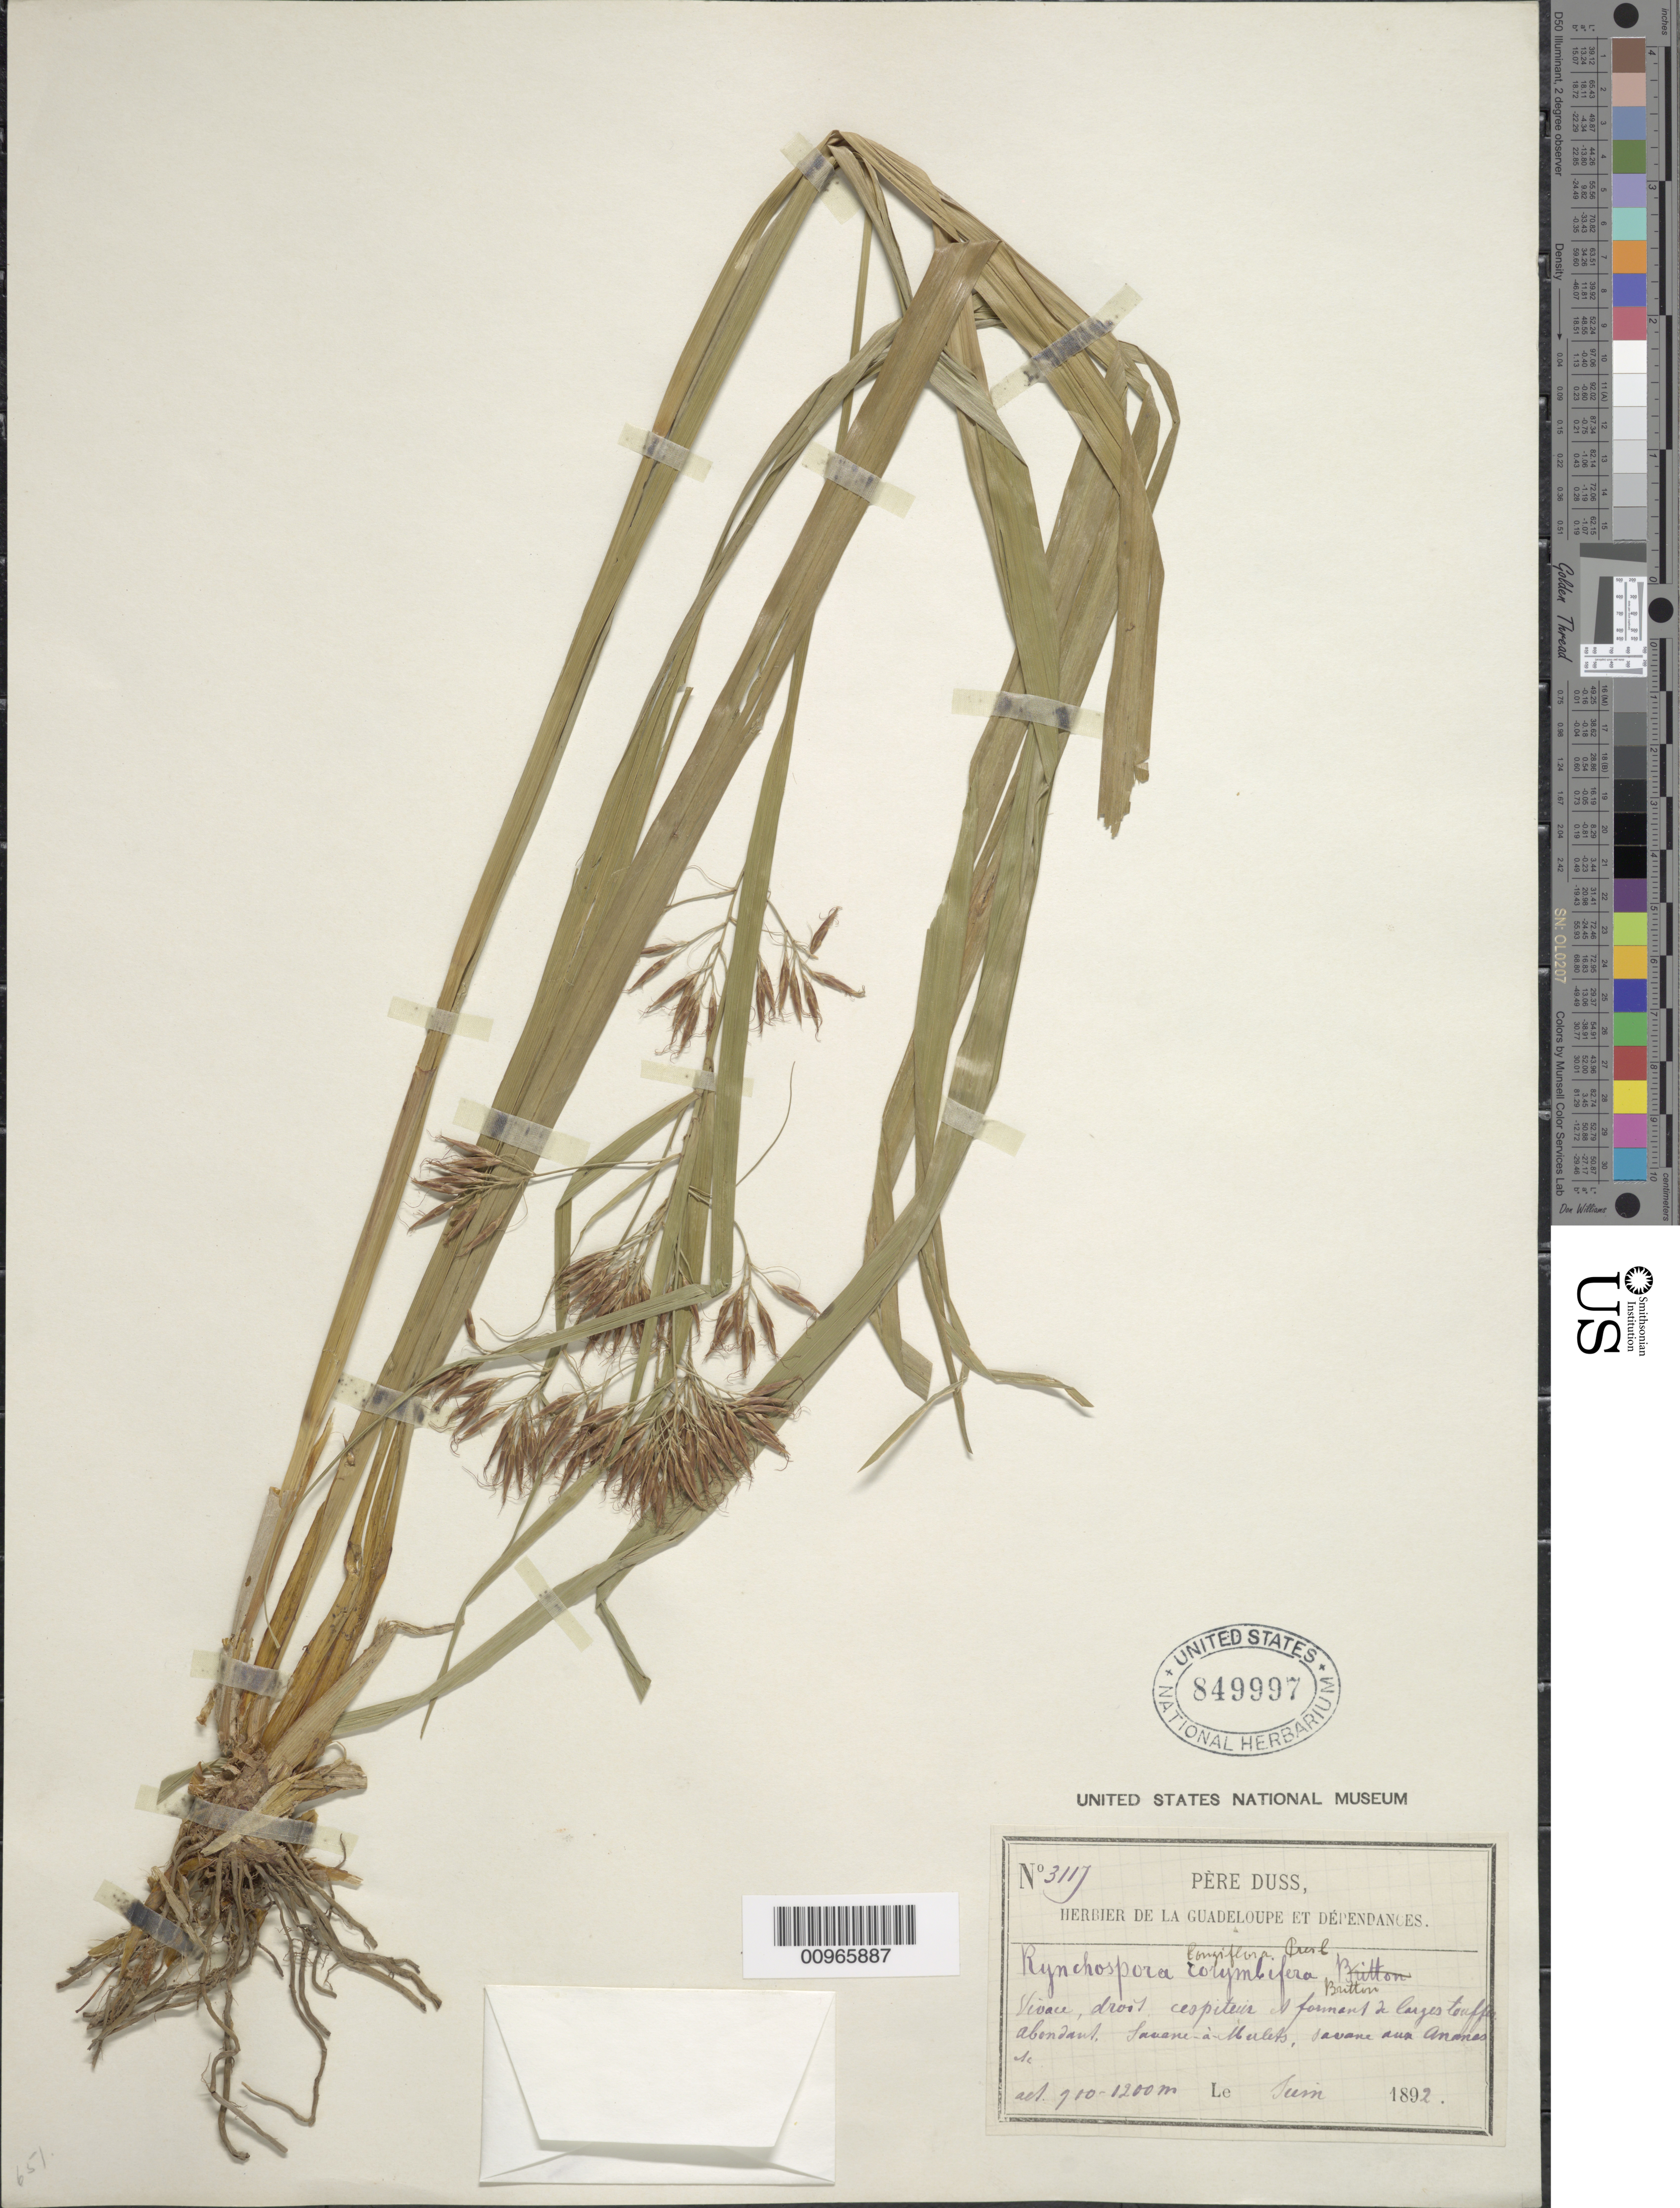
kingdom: Plantae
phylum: Tracheophyta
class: Liliopsida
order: Poales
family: Cyperaceae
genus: Rhynchospora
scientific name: Rhynchospora longiflora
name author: C. Presl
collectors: Père Duss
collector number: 3117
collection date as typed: Jun 1892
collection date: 1892-06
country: Guadeloupe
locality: "Savane à Merlets, savane aux Anonas"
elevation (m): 900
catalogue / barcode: US 849997